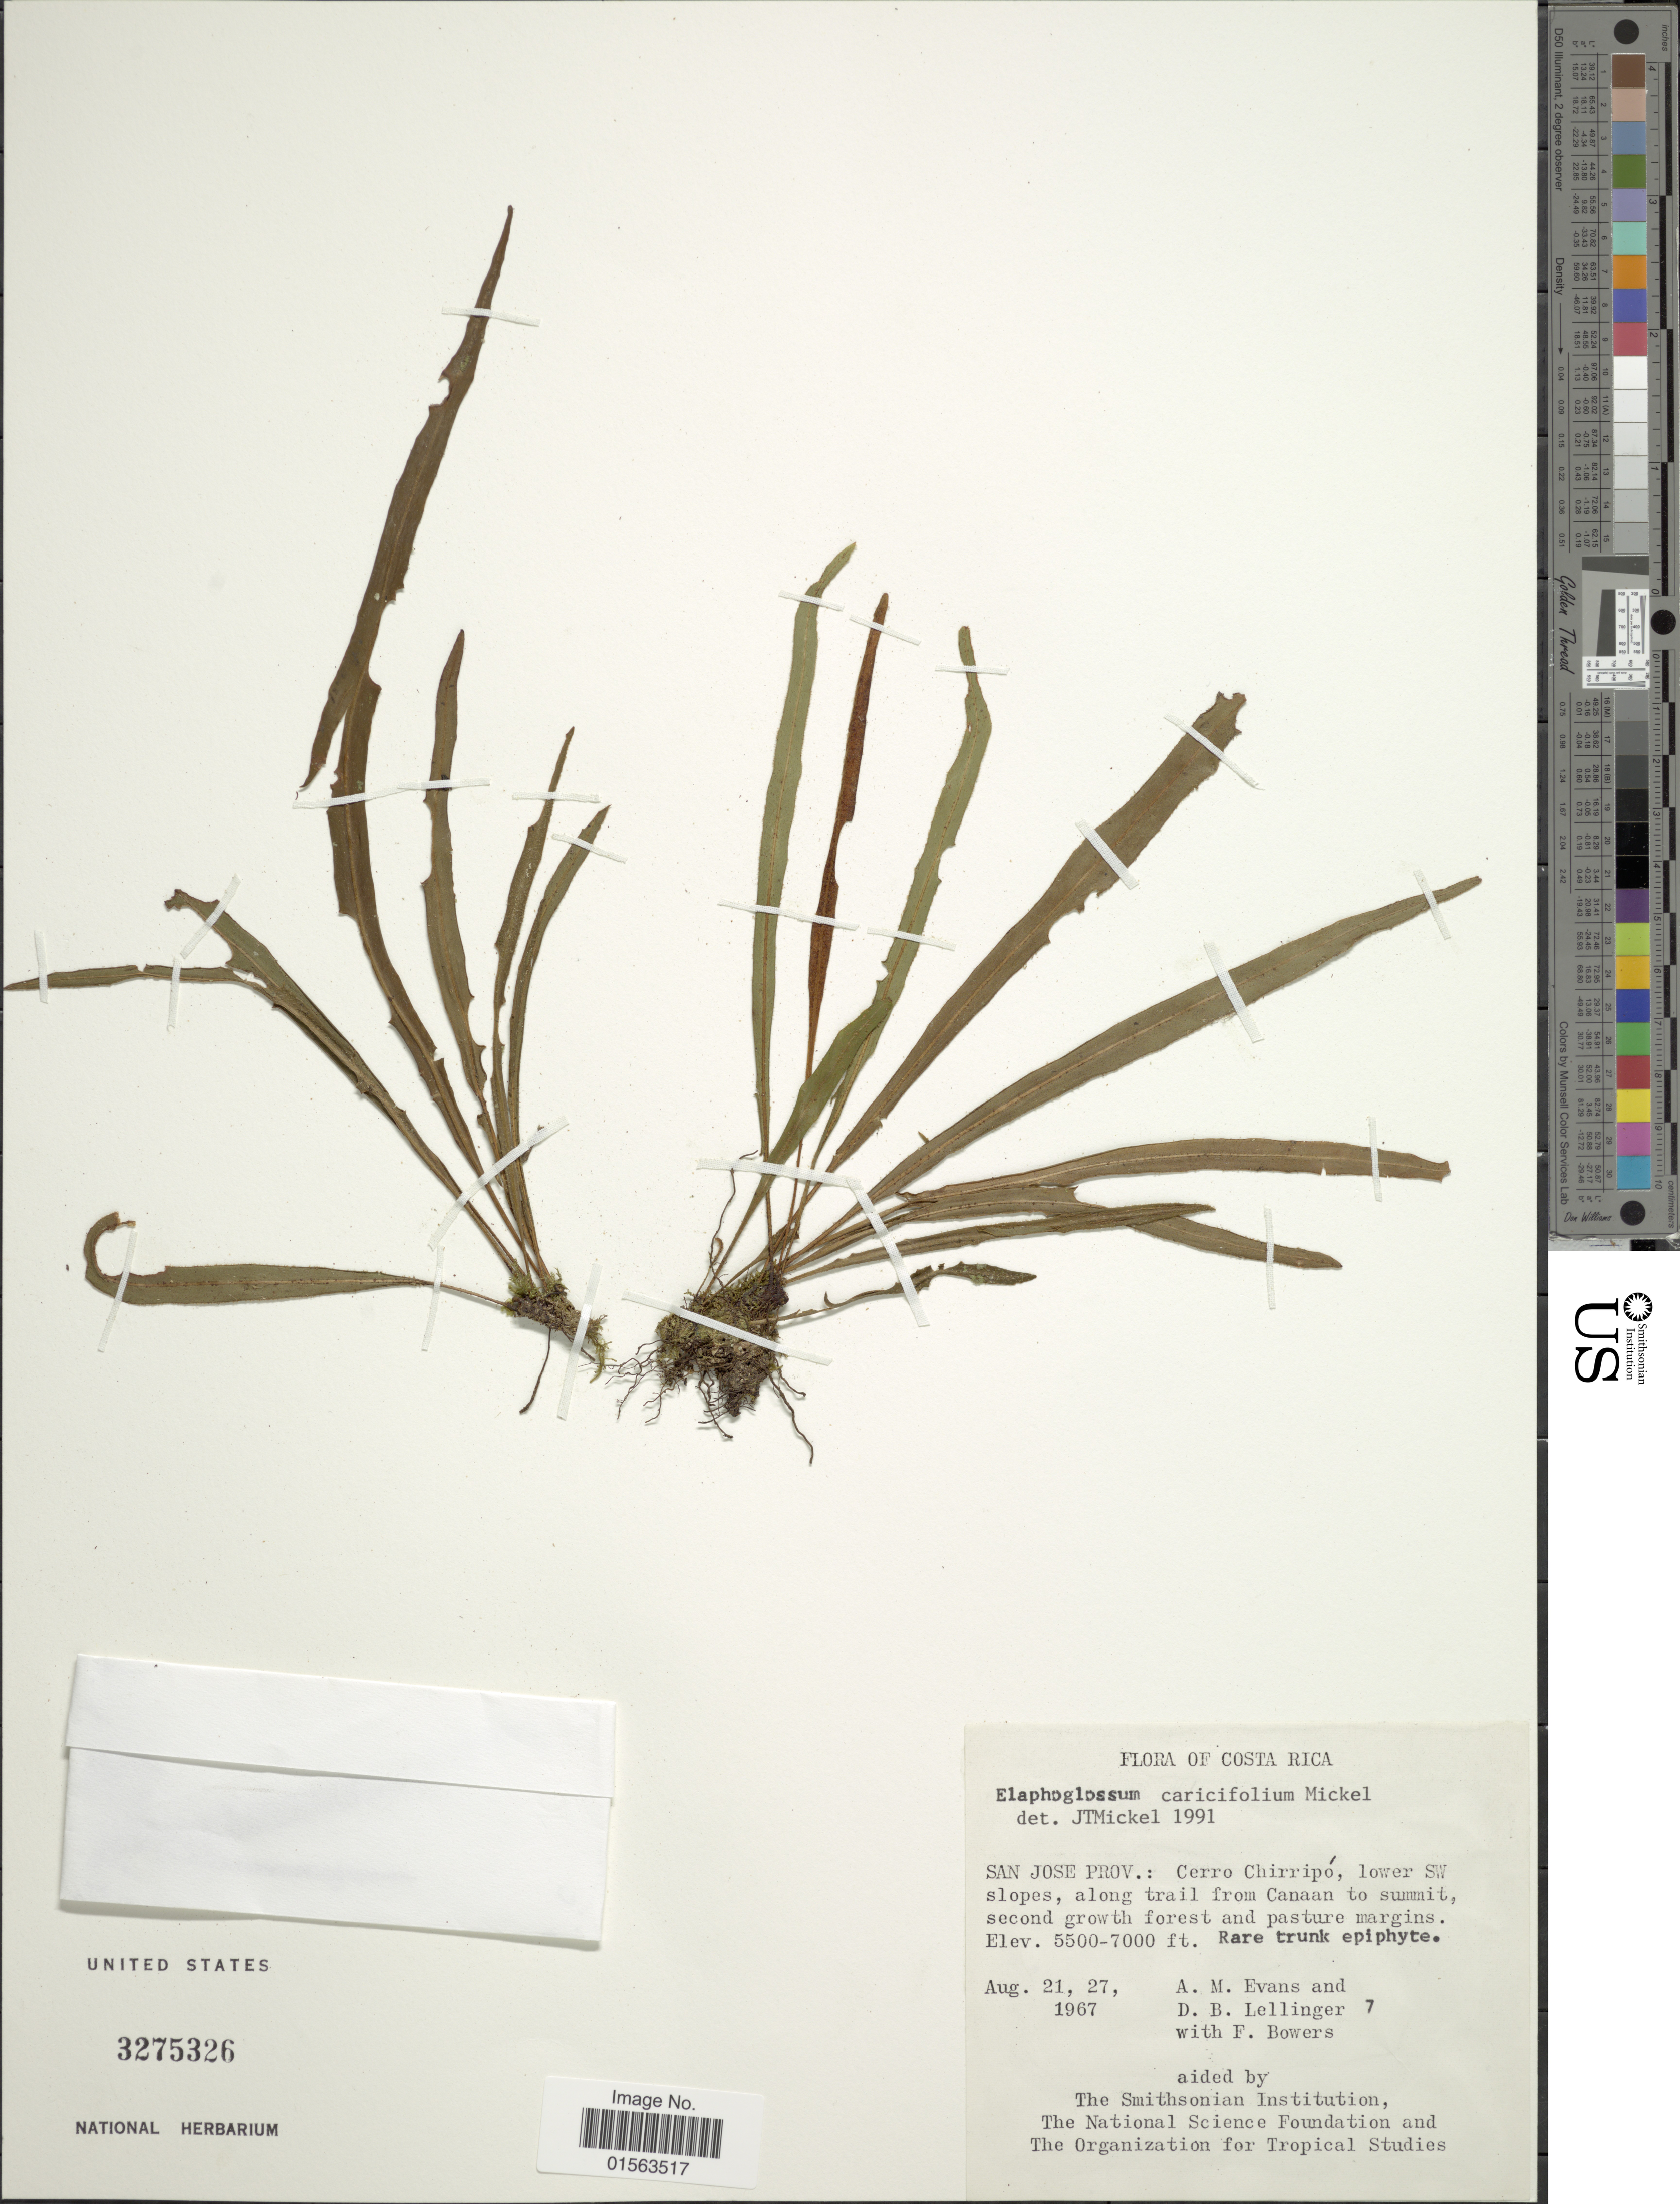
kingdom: Plantae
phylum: Tracheophyta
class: Polypodiopsida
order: Polypodiales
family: Dryopteridaceae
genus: Elaphoglossum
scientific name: Elaphoglossum caricifolium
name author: Mickel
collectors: A. M. Evans, D. B. Lellinger & F. Bowers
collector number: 7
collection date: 1967-08-21/1967-08-27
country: Costa Rica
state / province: San José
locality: San Jose Prov.: Cerro Chirripo, lower SW slopes, along trail from Canaan to summit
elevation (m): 1676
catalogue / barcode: US 3275326